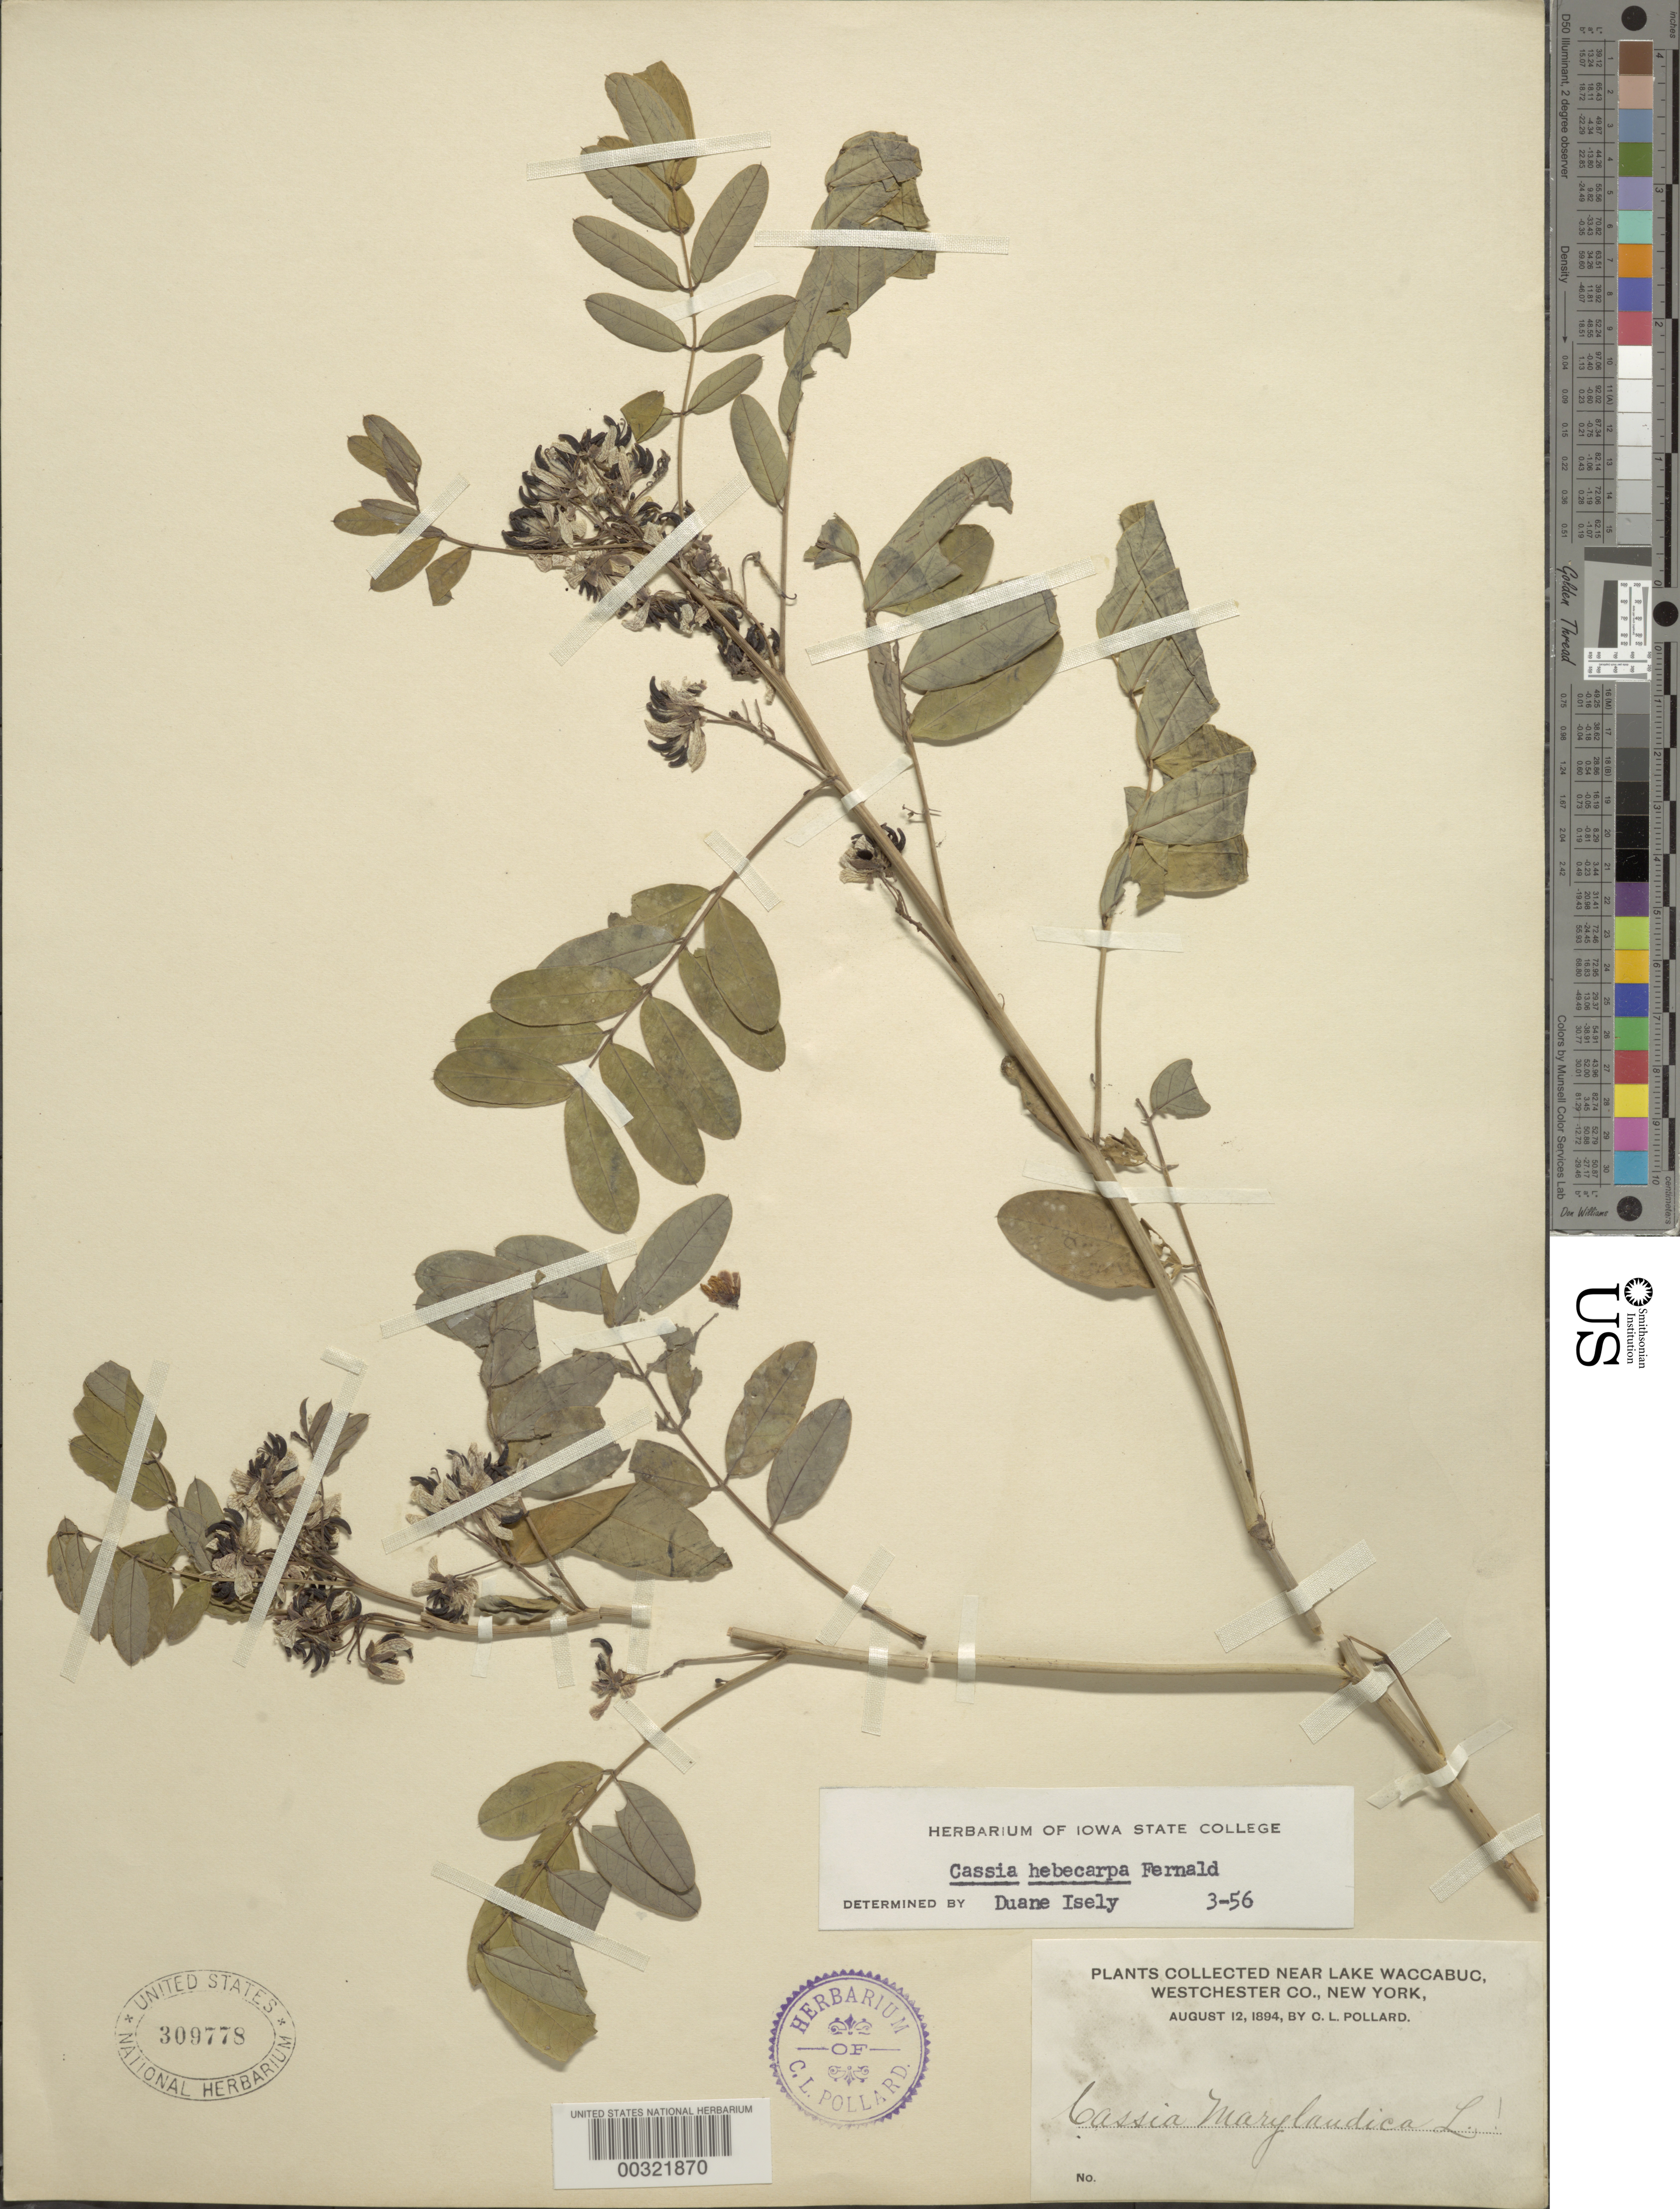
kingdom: Plantae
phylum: Tracheophyta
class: Magnoliopsida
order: Fabales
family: Fabaceae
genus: Senna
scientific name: Senna hebecarpa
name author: (Fernald) H.S. Irwin & Barneby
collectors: C. L. Pollard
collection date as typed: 12 Aug 1894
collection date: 1894-08-12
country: United States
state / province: New York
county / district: Westchester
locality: Near lake waccabuc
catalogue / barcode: US 309778